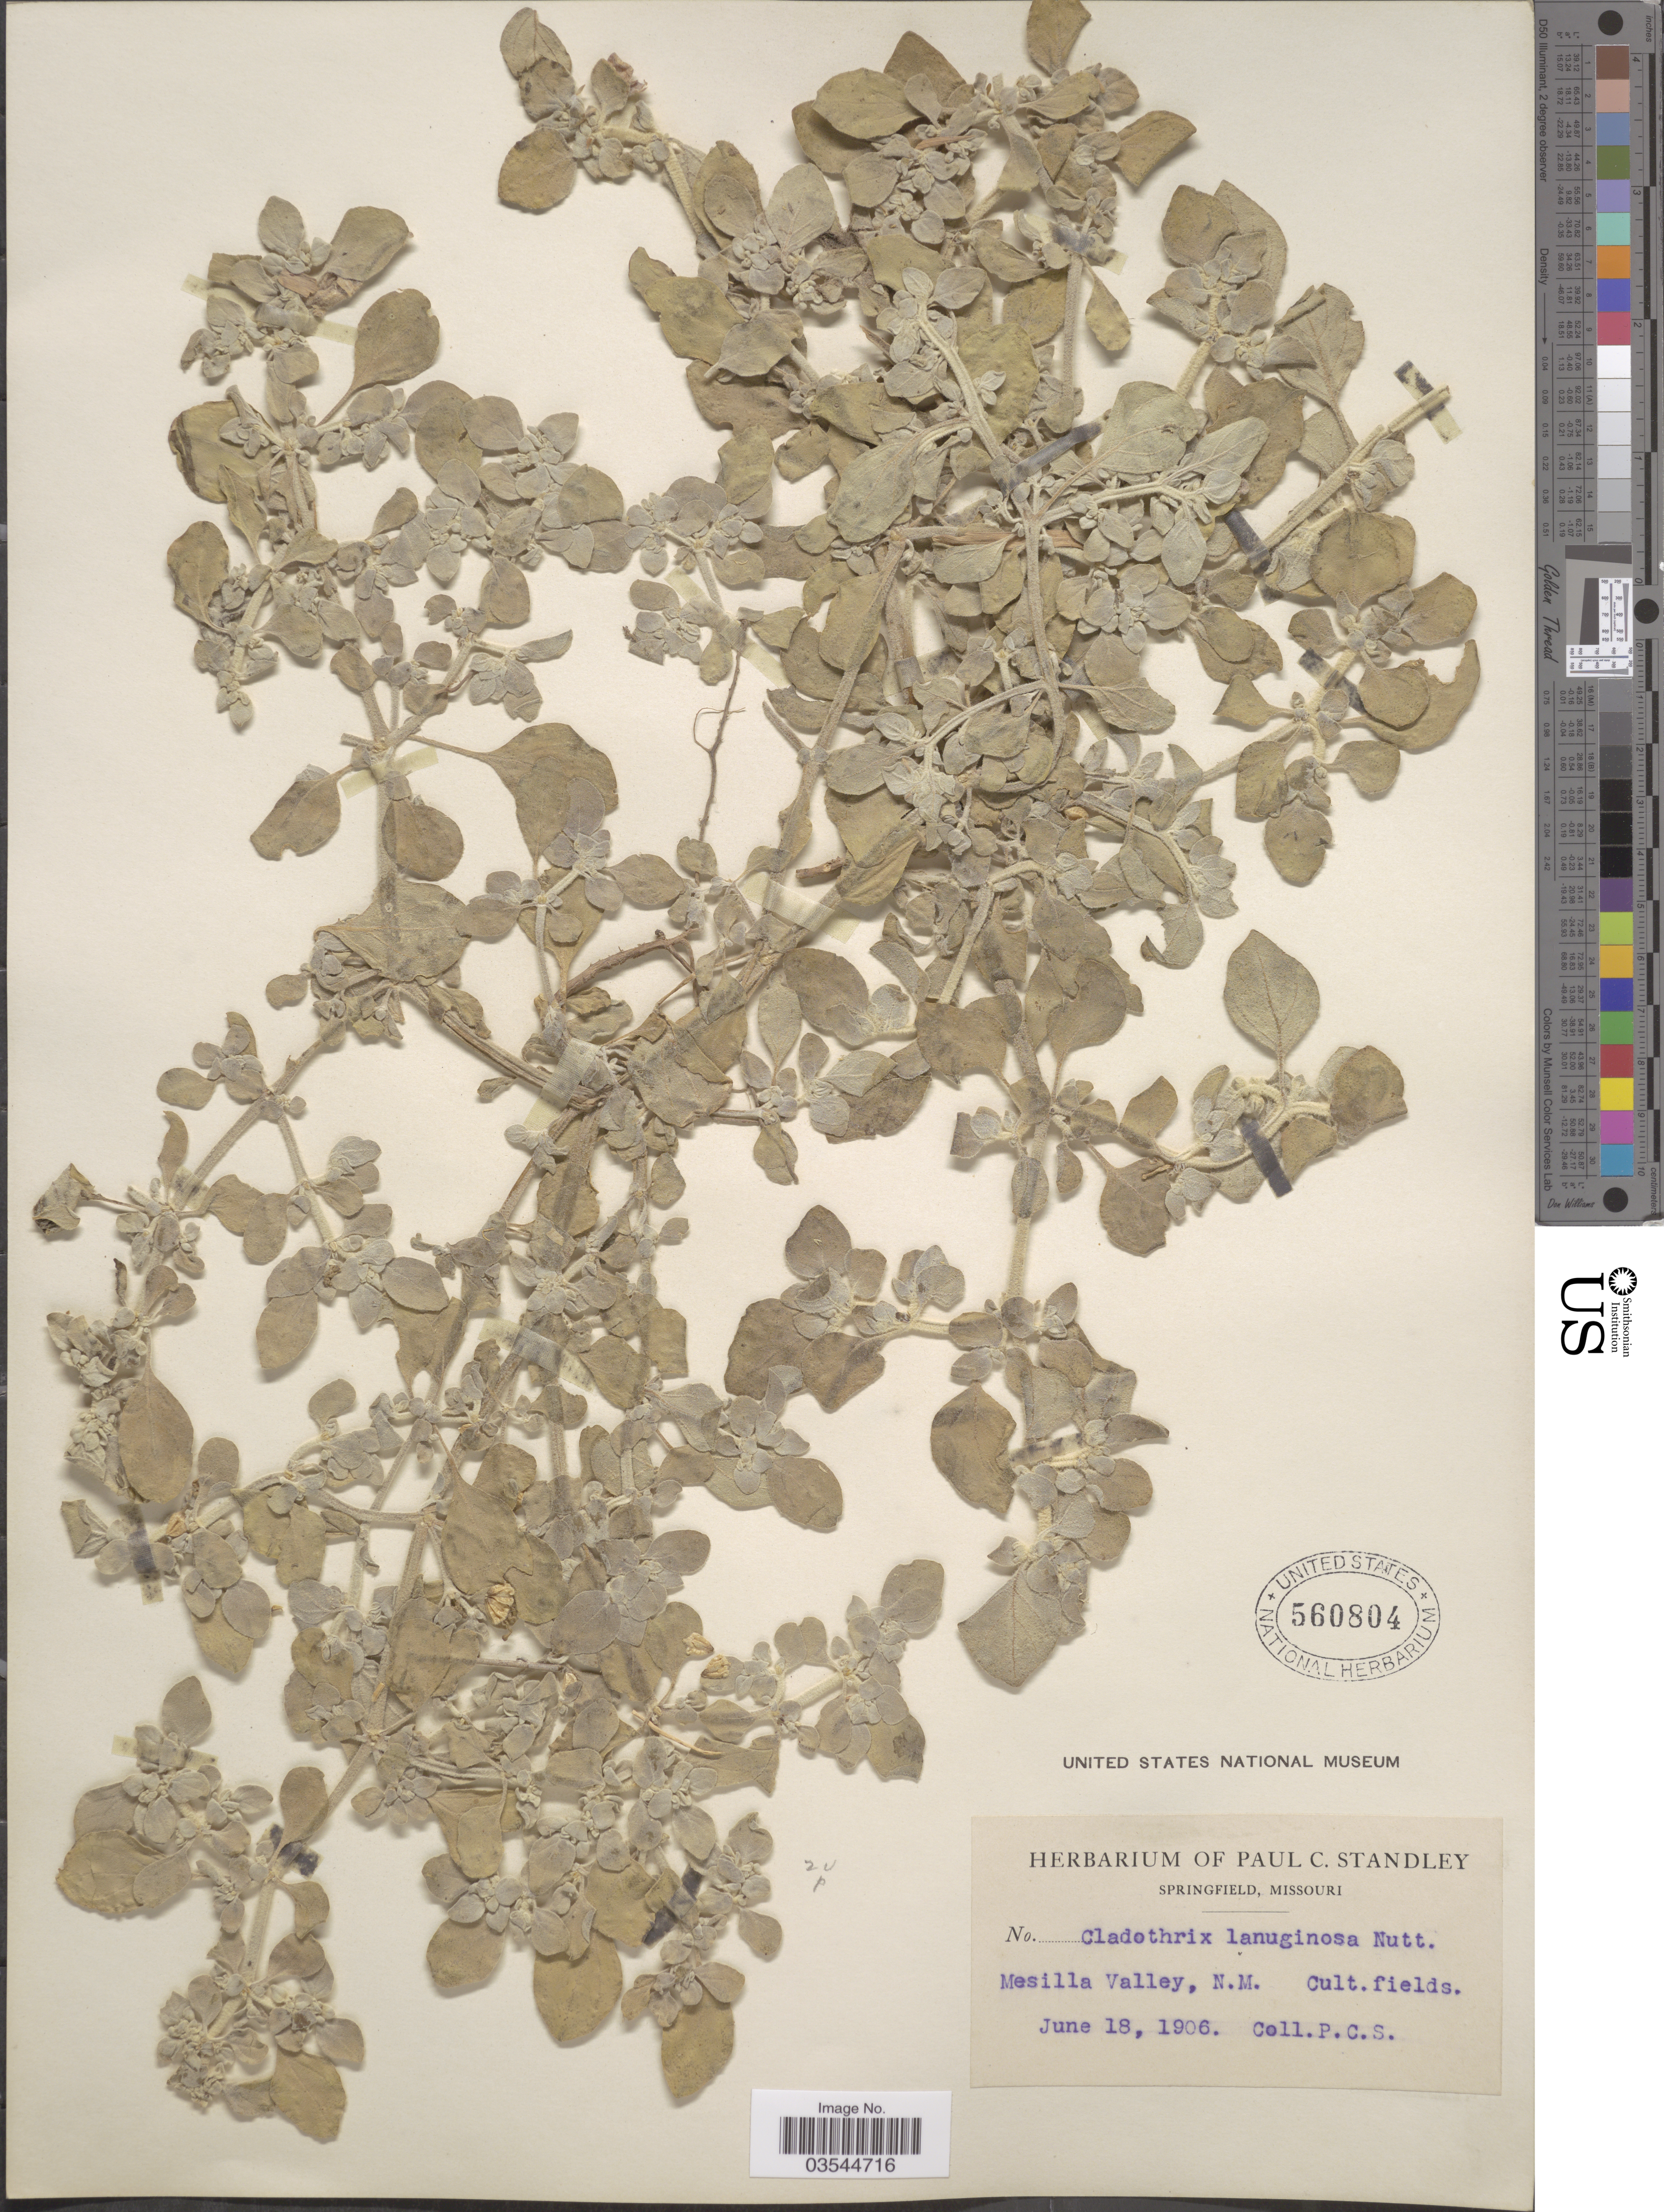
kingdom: Plantae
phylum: Tracheophyta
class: Magnoliopsida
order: Caryophyllales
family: Amaranthaceae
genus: Tidestromia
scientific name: Tidestromia lanuginosa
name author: (Nutt.) Standl.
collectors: P. C. Standley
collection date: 1906-06-18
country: United States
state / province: New Mexico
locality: Mesilla Valley, N.M. Cult. fields.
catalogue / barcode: US 560804